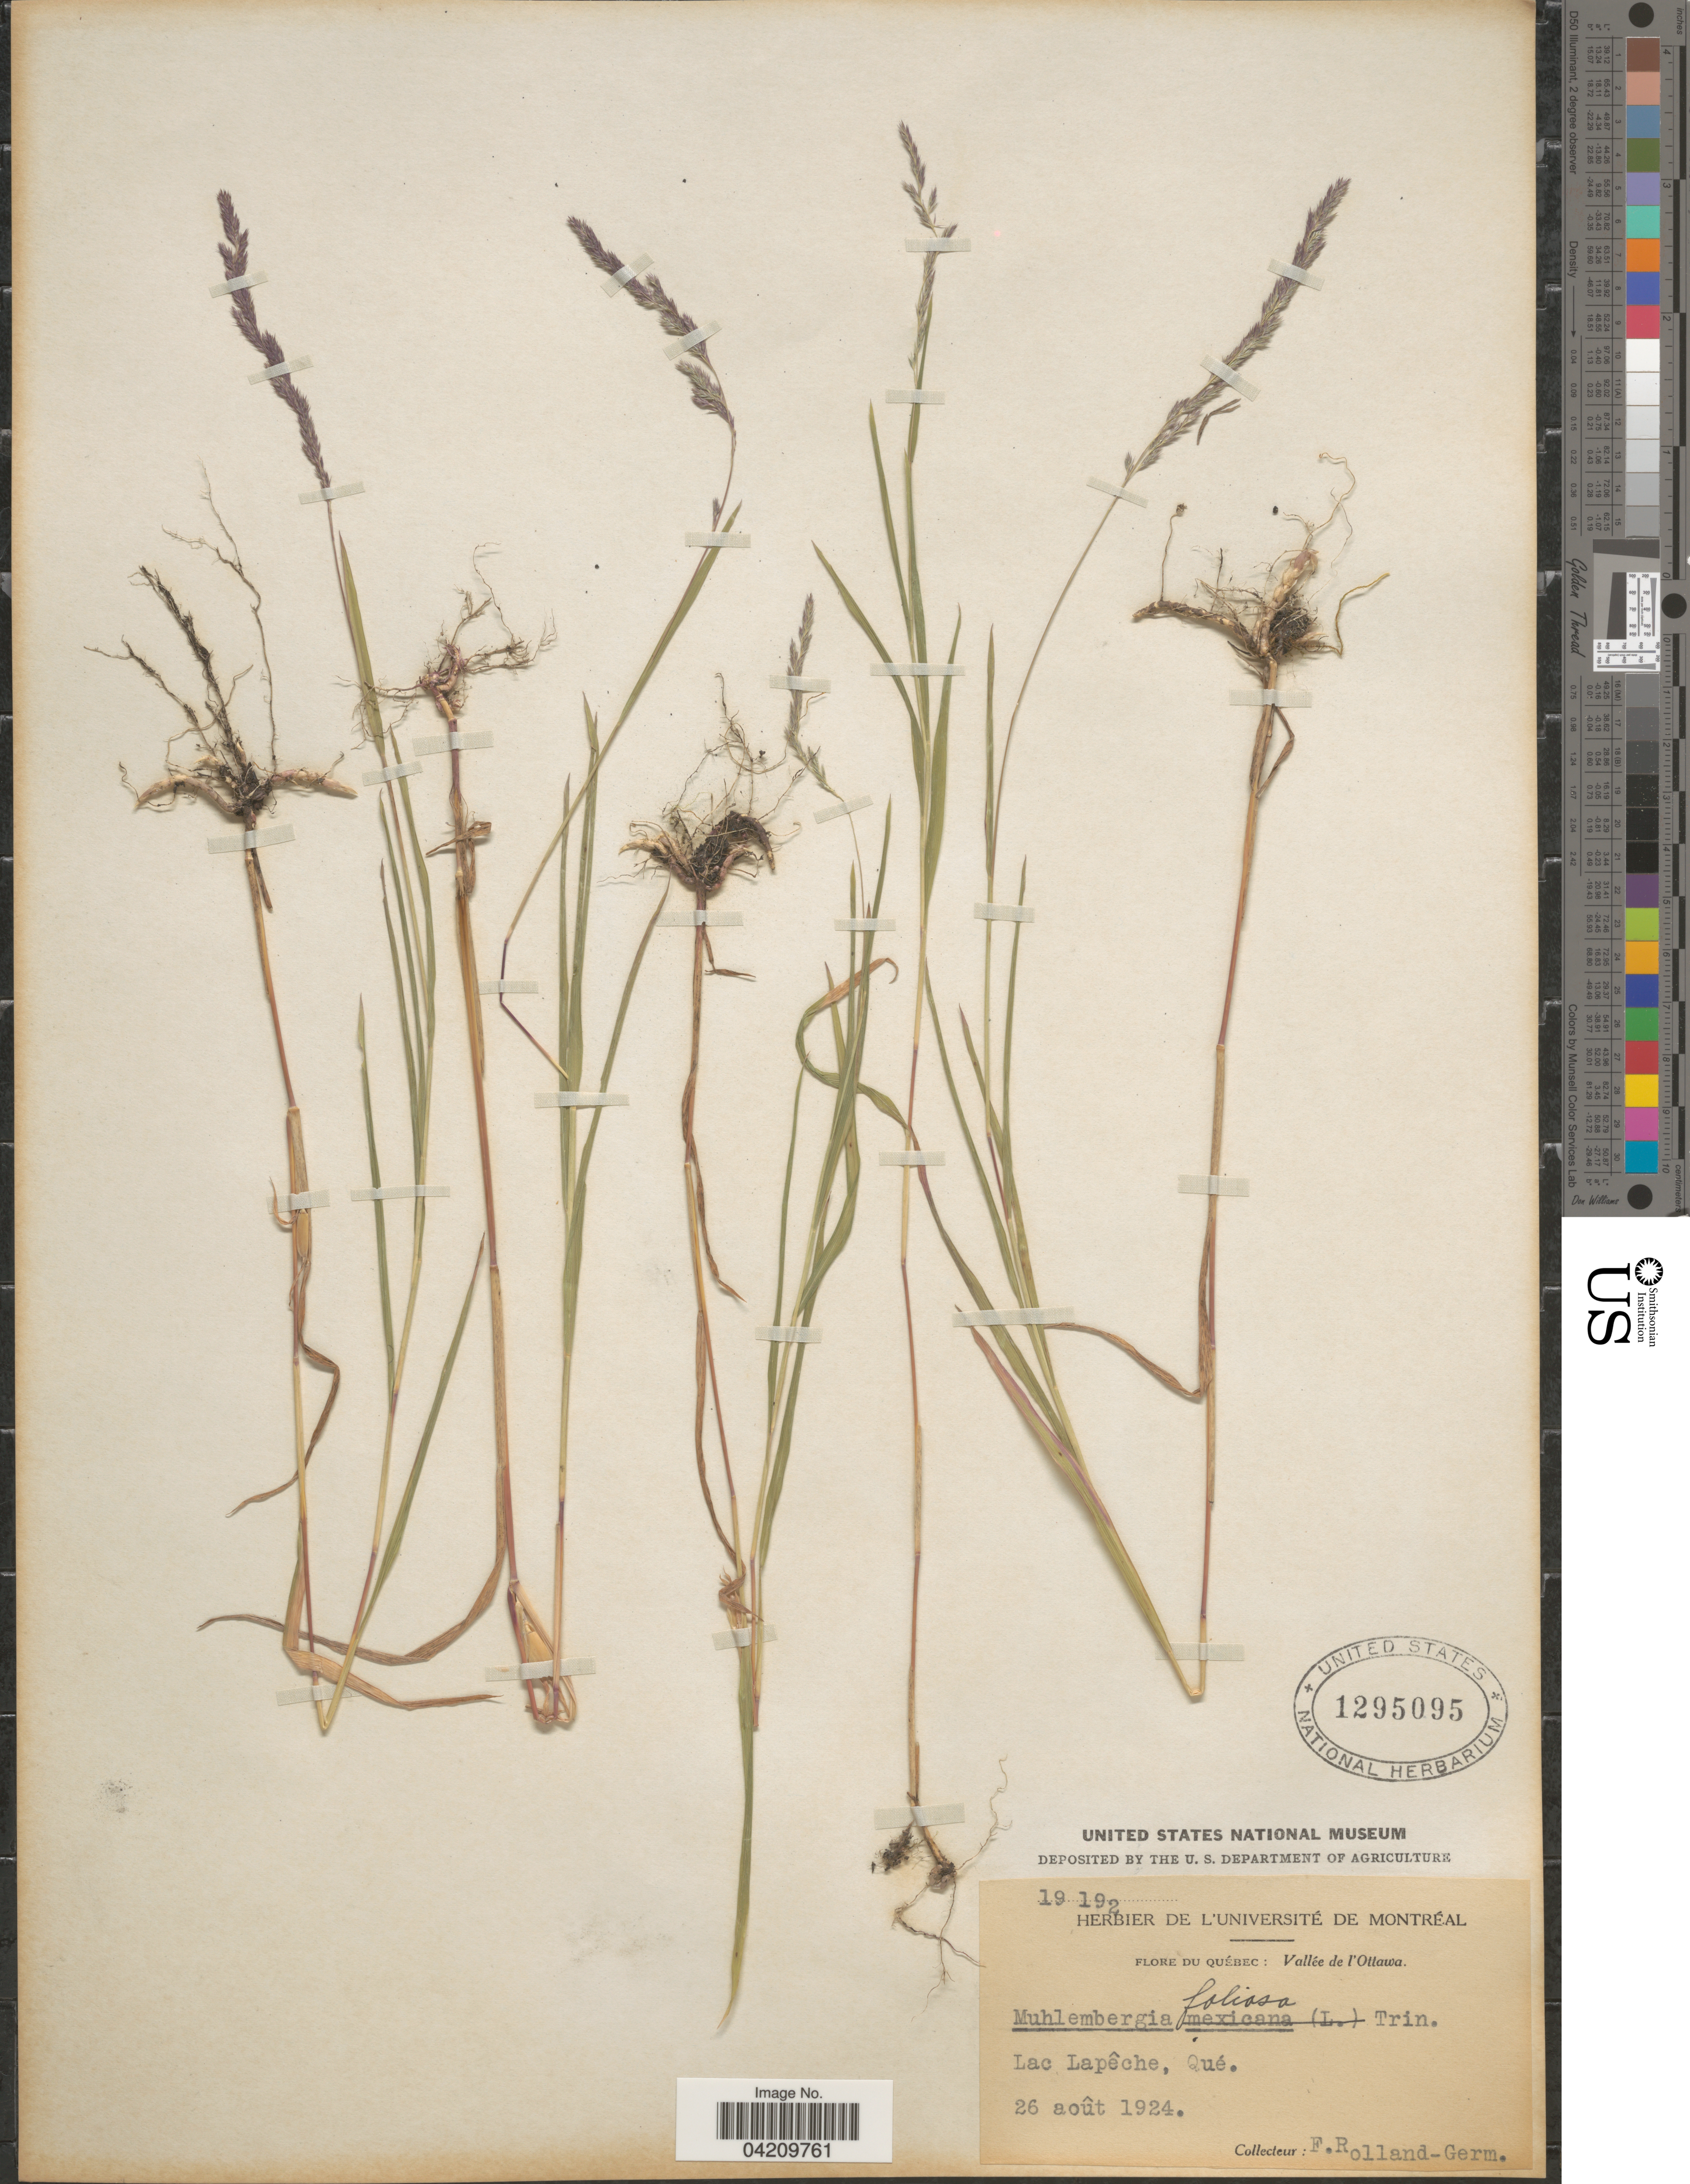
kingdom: Plantae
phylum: Tracheophyta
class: Liliopsida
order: Poales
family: Poaceae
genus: Muhlenbergia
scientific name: Muhlenbergia mexicana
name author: (L.) Trin.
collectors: Rolland-Germain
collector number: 19192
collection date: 1924-08-26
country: Canada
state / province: Quebec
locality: Vallée de l'Ottawa. Lac Lapêche.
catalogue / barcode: US 1295095